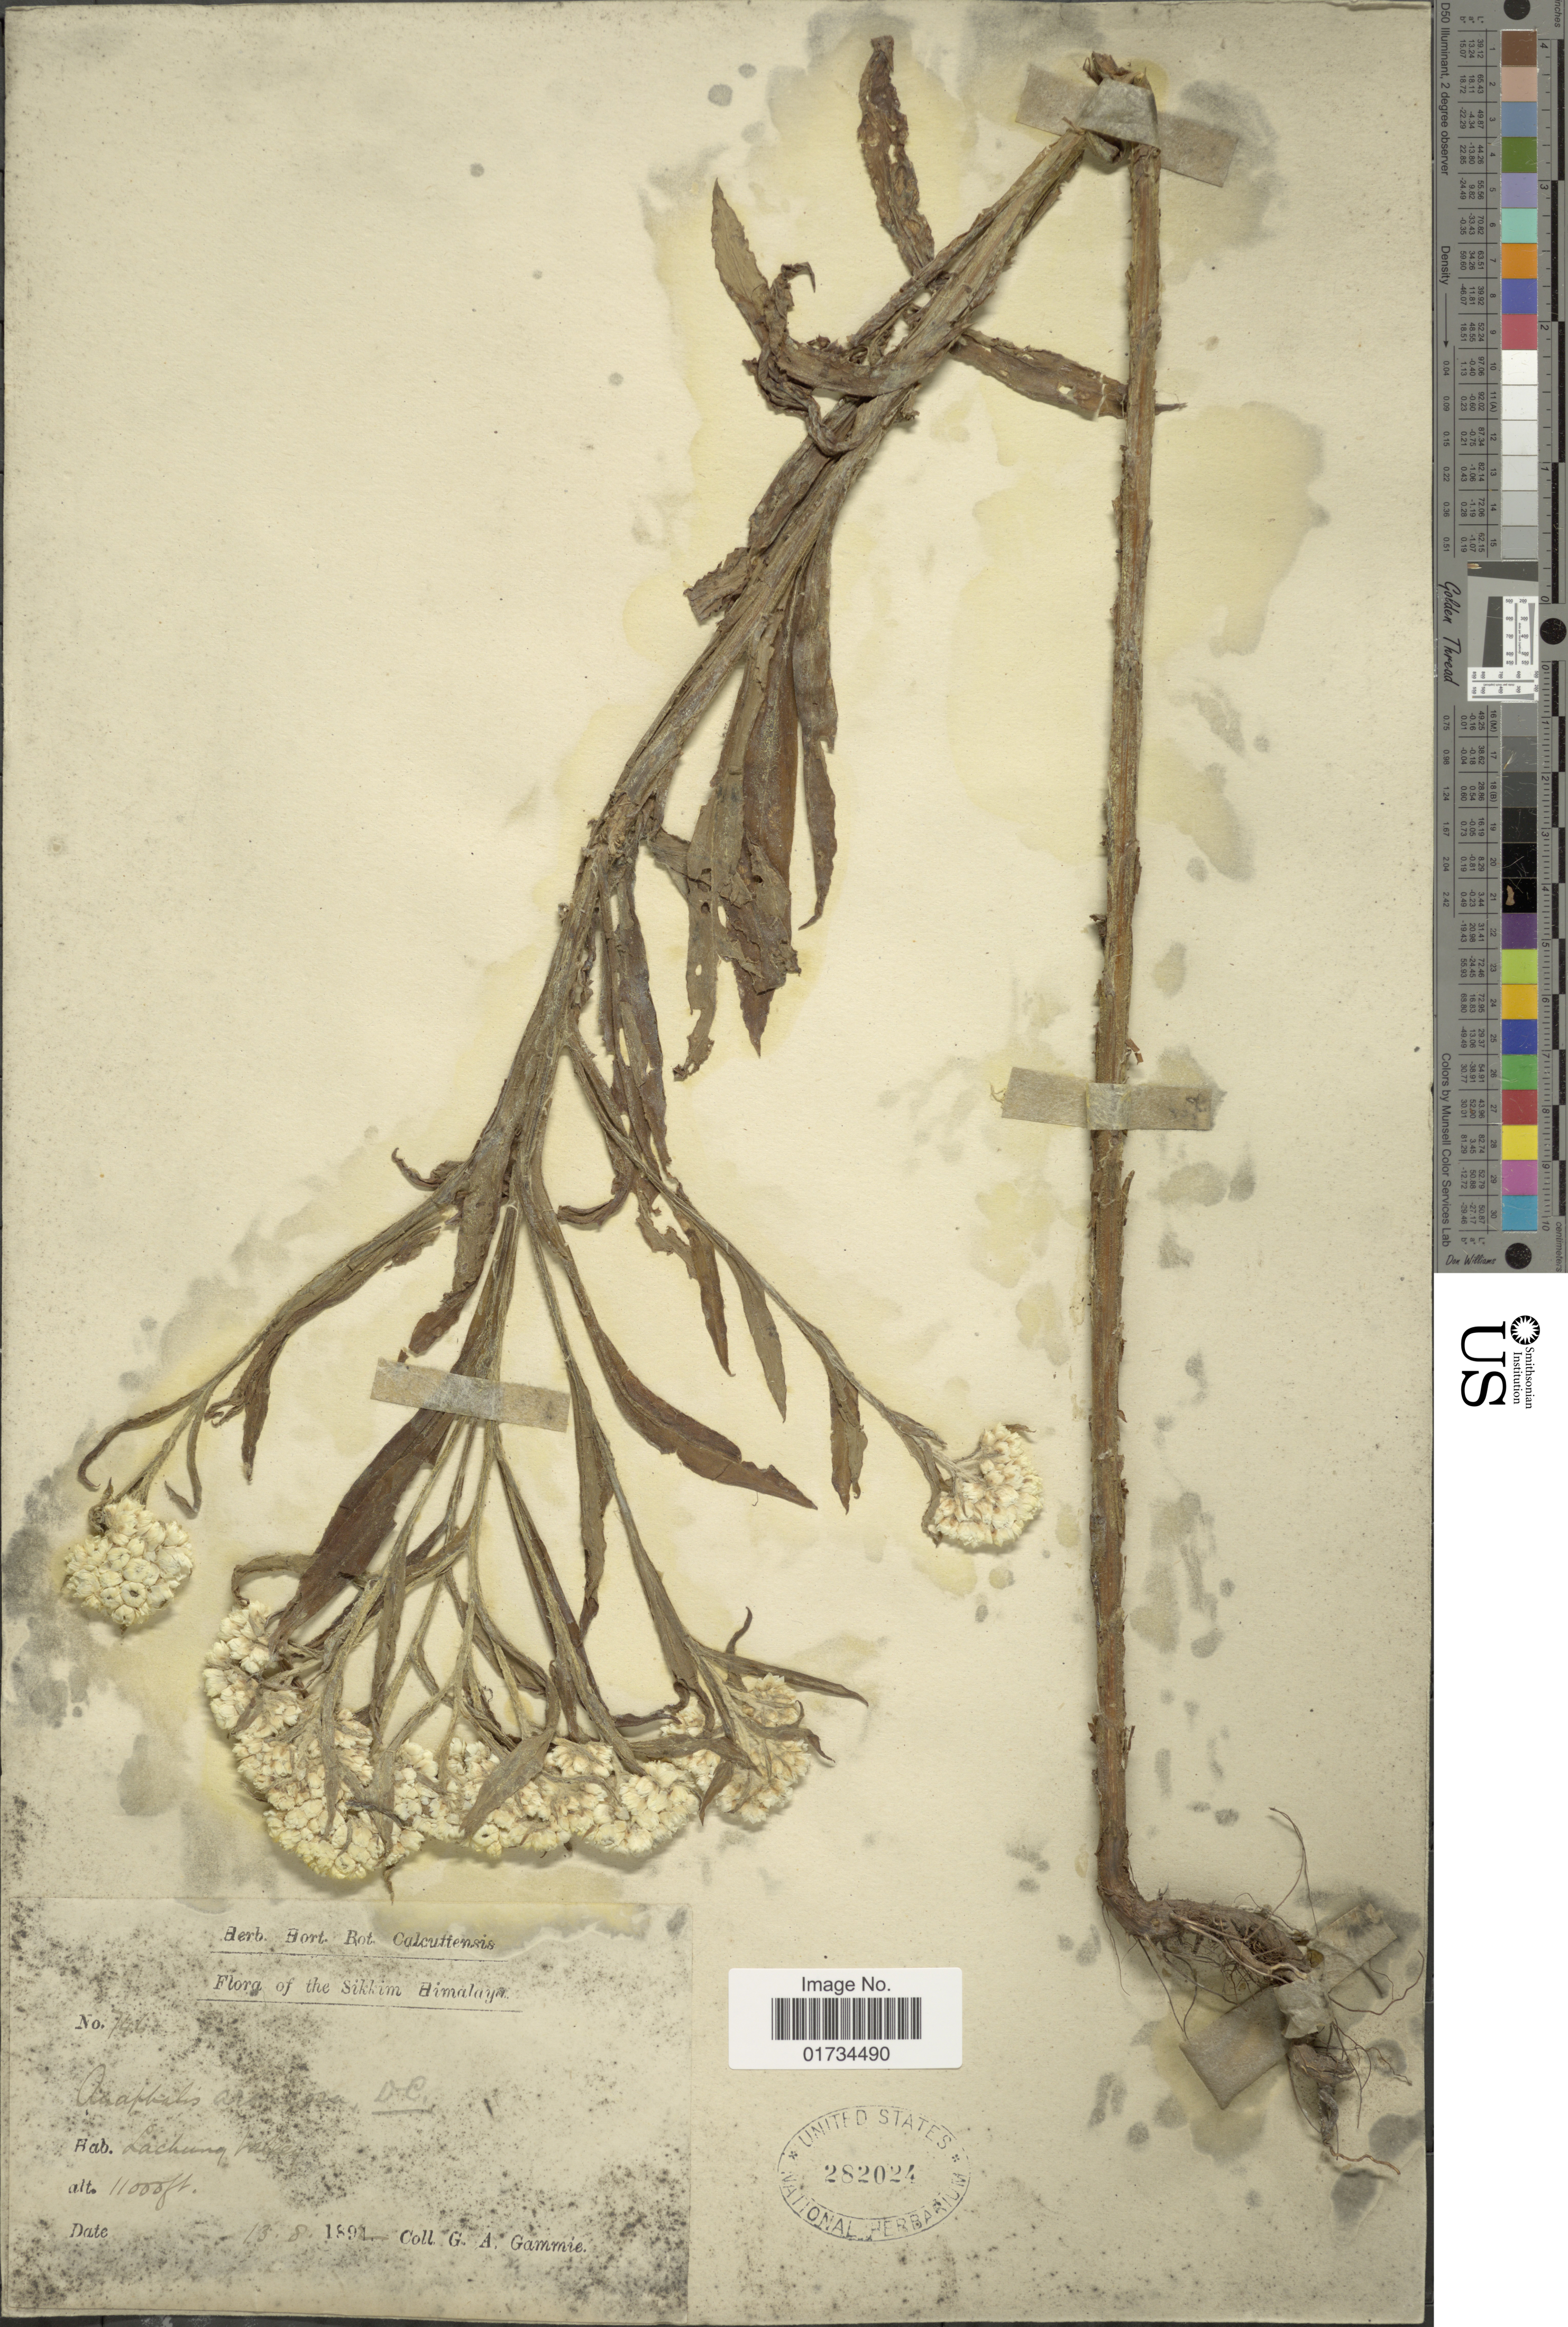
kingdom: Plantae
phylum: Tracheophyta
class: Magnoliopsida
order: Asterales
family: Asteraceae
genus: Anaphalis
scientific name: Anaphalis busua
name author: (Buch.-Ham. ex D. Don) DC.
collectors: G. Gammie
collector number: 746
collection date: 1894-08-13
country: India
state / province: Sikkim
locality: Sikkim Himalaya. Lachung Valley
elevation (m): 3353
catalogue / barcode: US 282024